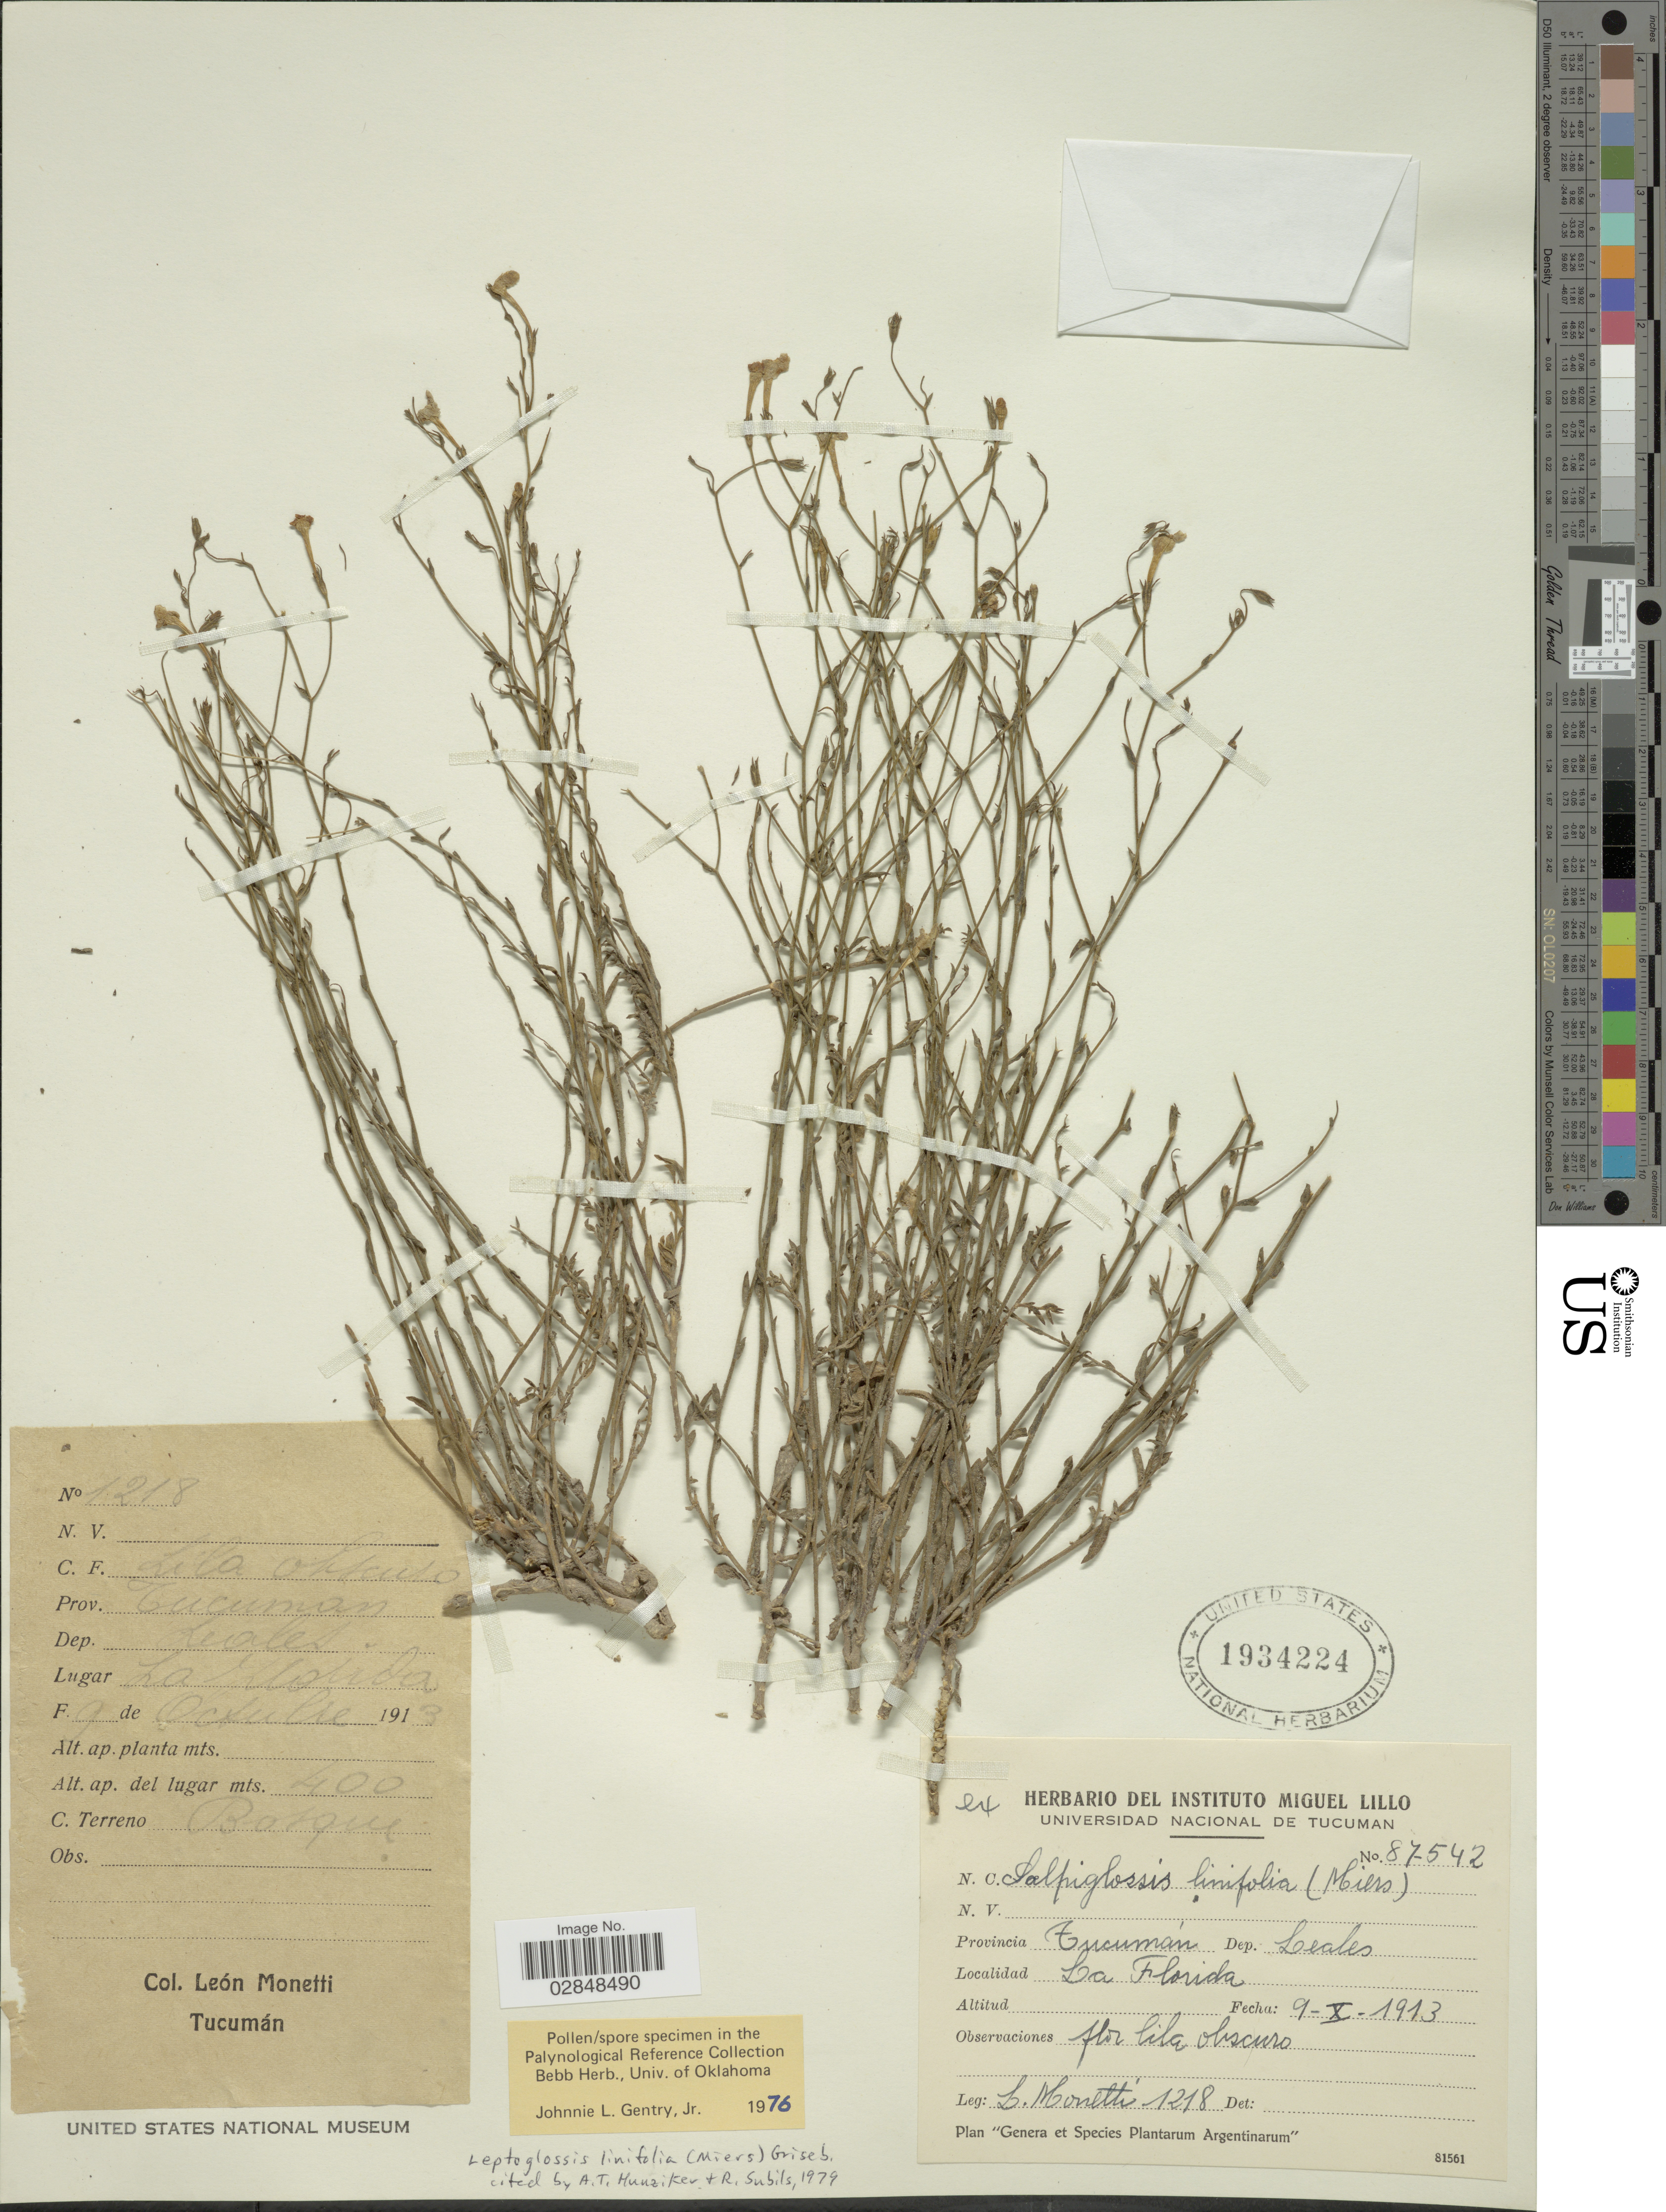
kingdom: Plantae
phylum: Tracheophyta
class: Magnoliopsida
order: Solanales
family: Solanaceae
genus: Leptoglossis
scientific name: Leptoglossis linifolia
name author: Benth. & Hook. f.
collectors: L. Monetti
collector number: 1218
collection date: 1913-10-09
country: Argentina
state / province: Tucuman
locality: Dep. Leales. La Florida.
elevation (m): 400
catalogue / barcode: US 1934224